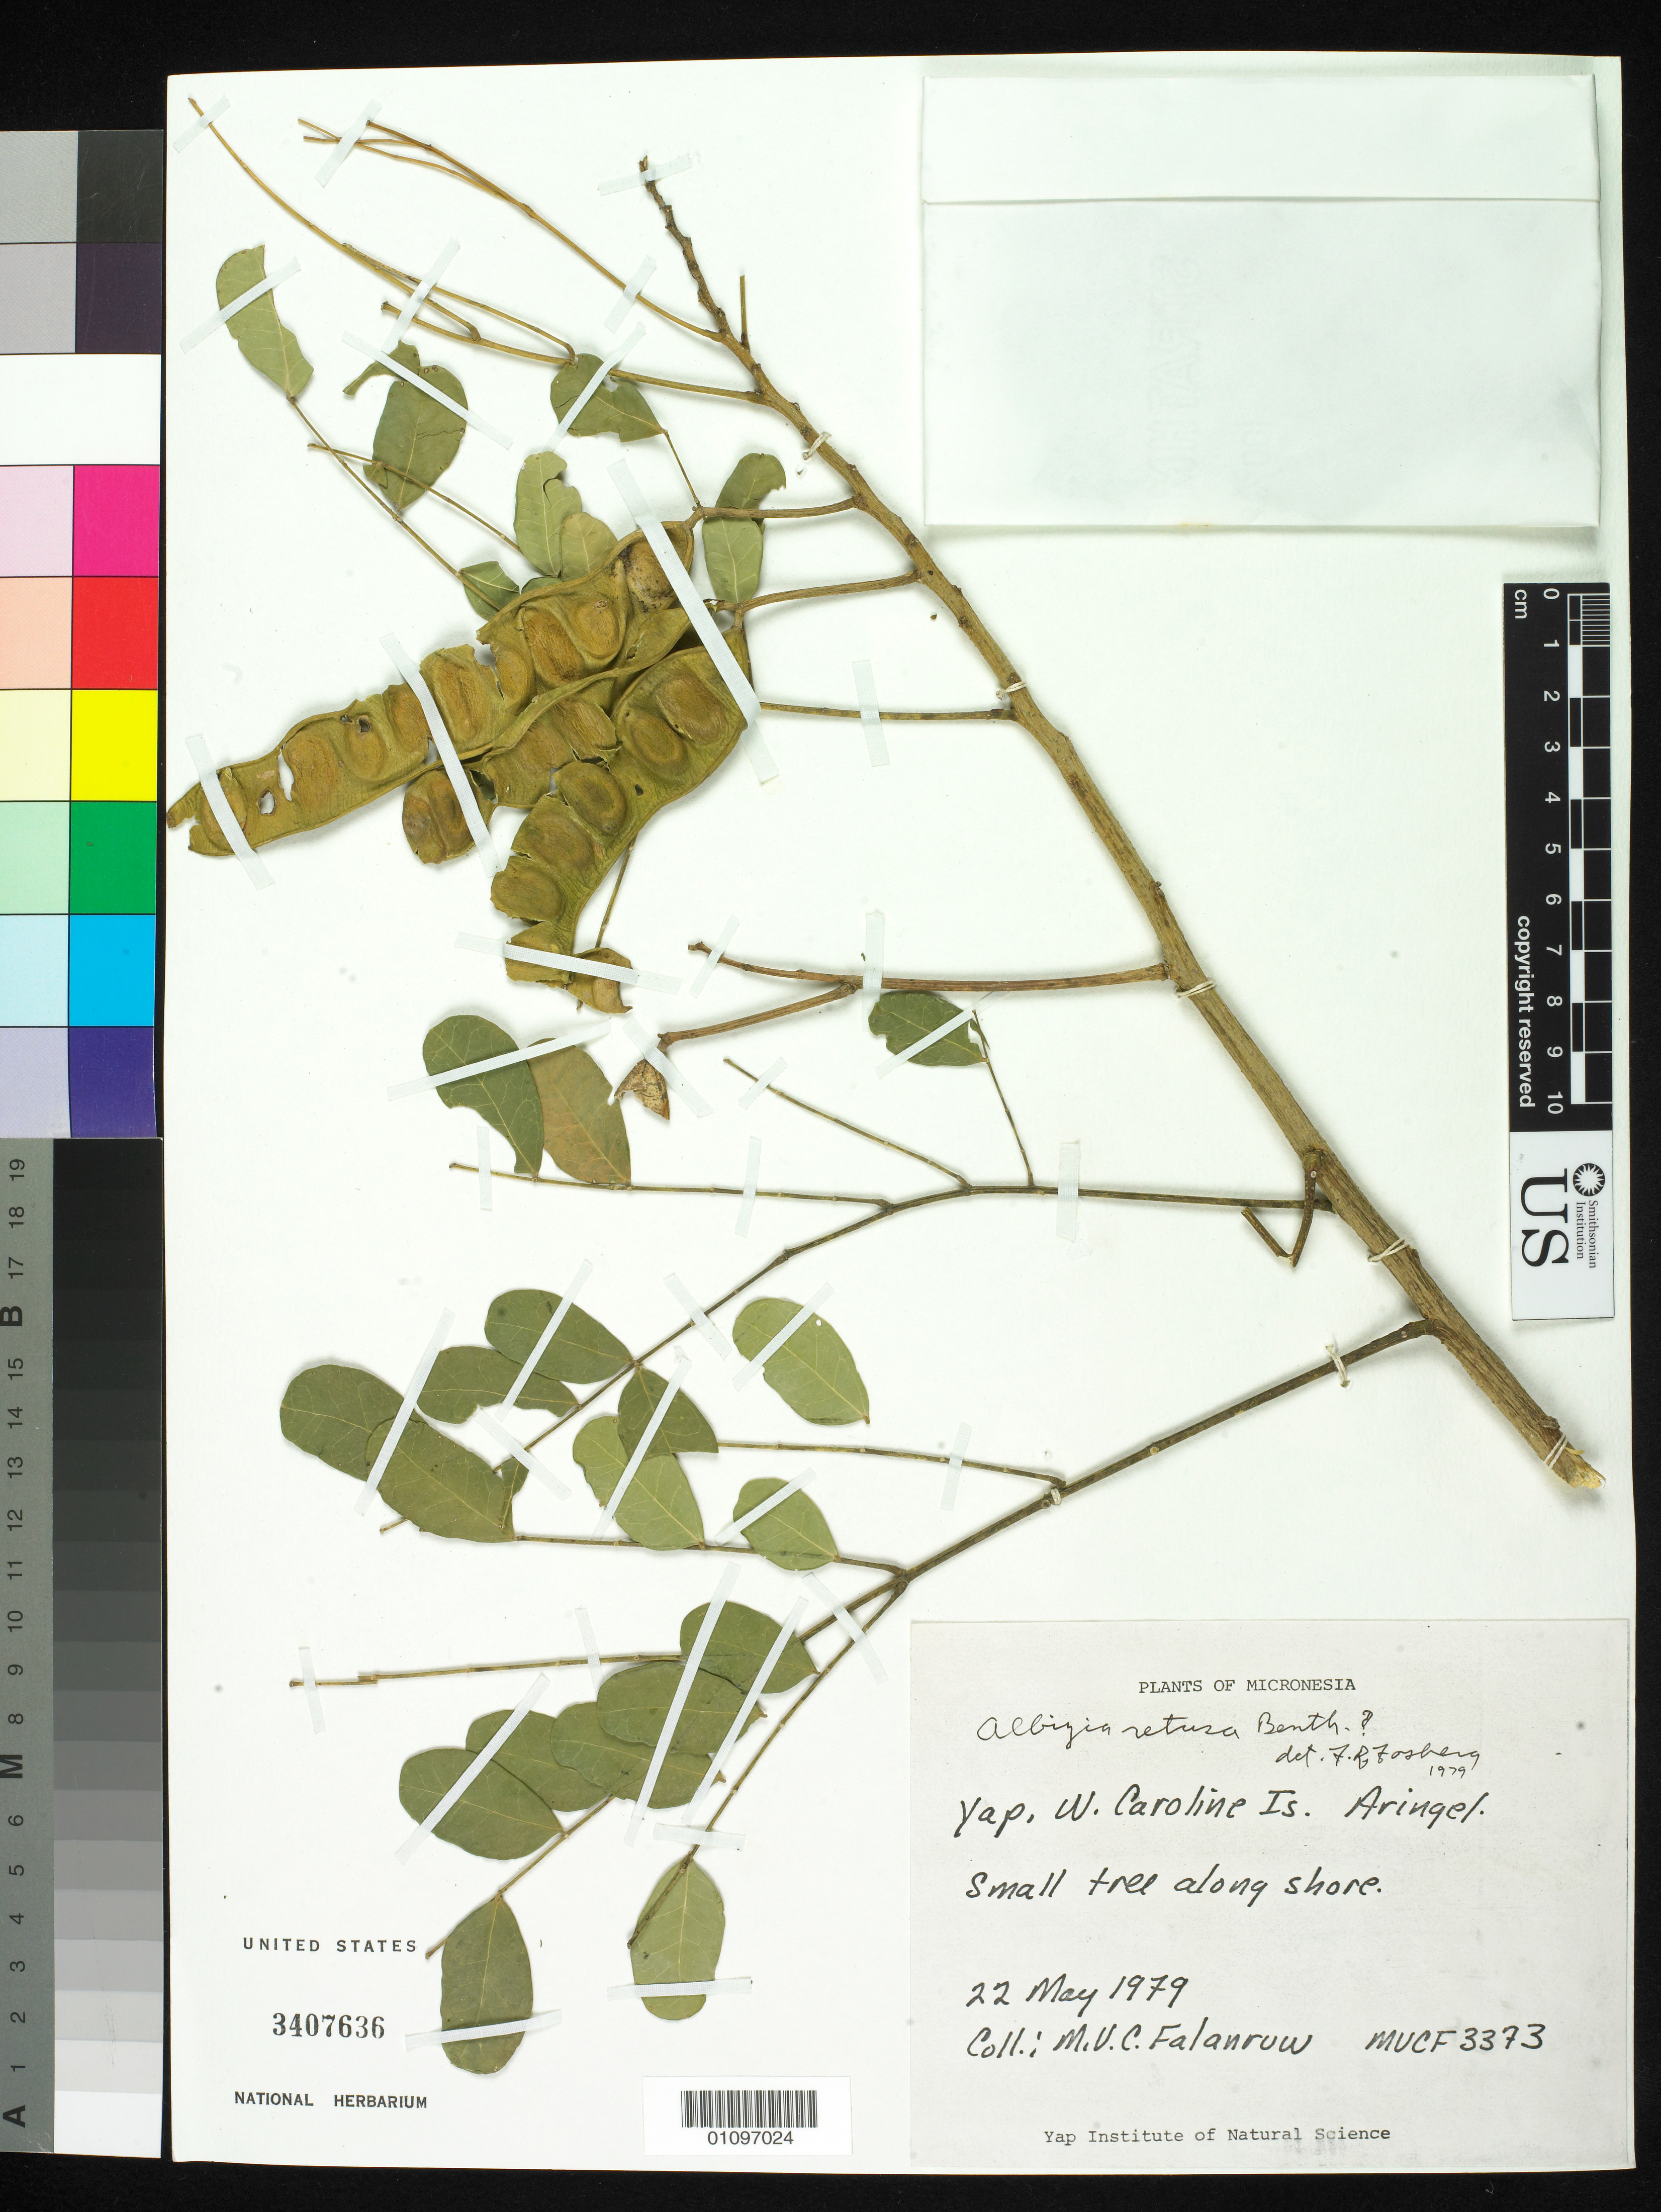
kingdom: Plantae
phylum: Tracheophyta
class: Magnoliopsida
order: Fabales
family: Fabaceae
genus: Albizia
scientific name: Albizia retusa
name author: Benth.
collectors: M. V. Falanruw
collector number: MVCF3373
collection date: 1979-05-22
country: Micronesia, Federated States of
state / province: Yap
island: Yap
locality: Aringel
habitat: Along shore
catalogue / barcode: US 3407636